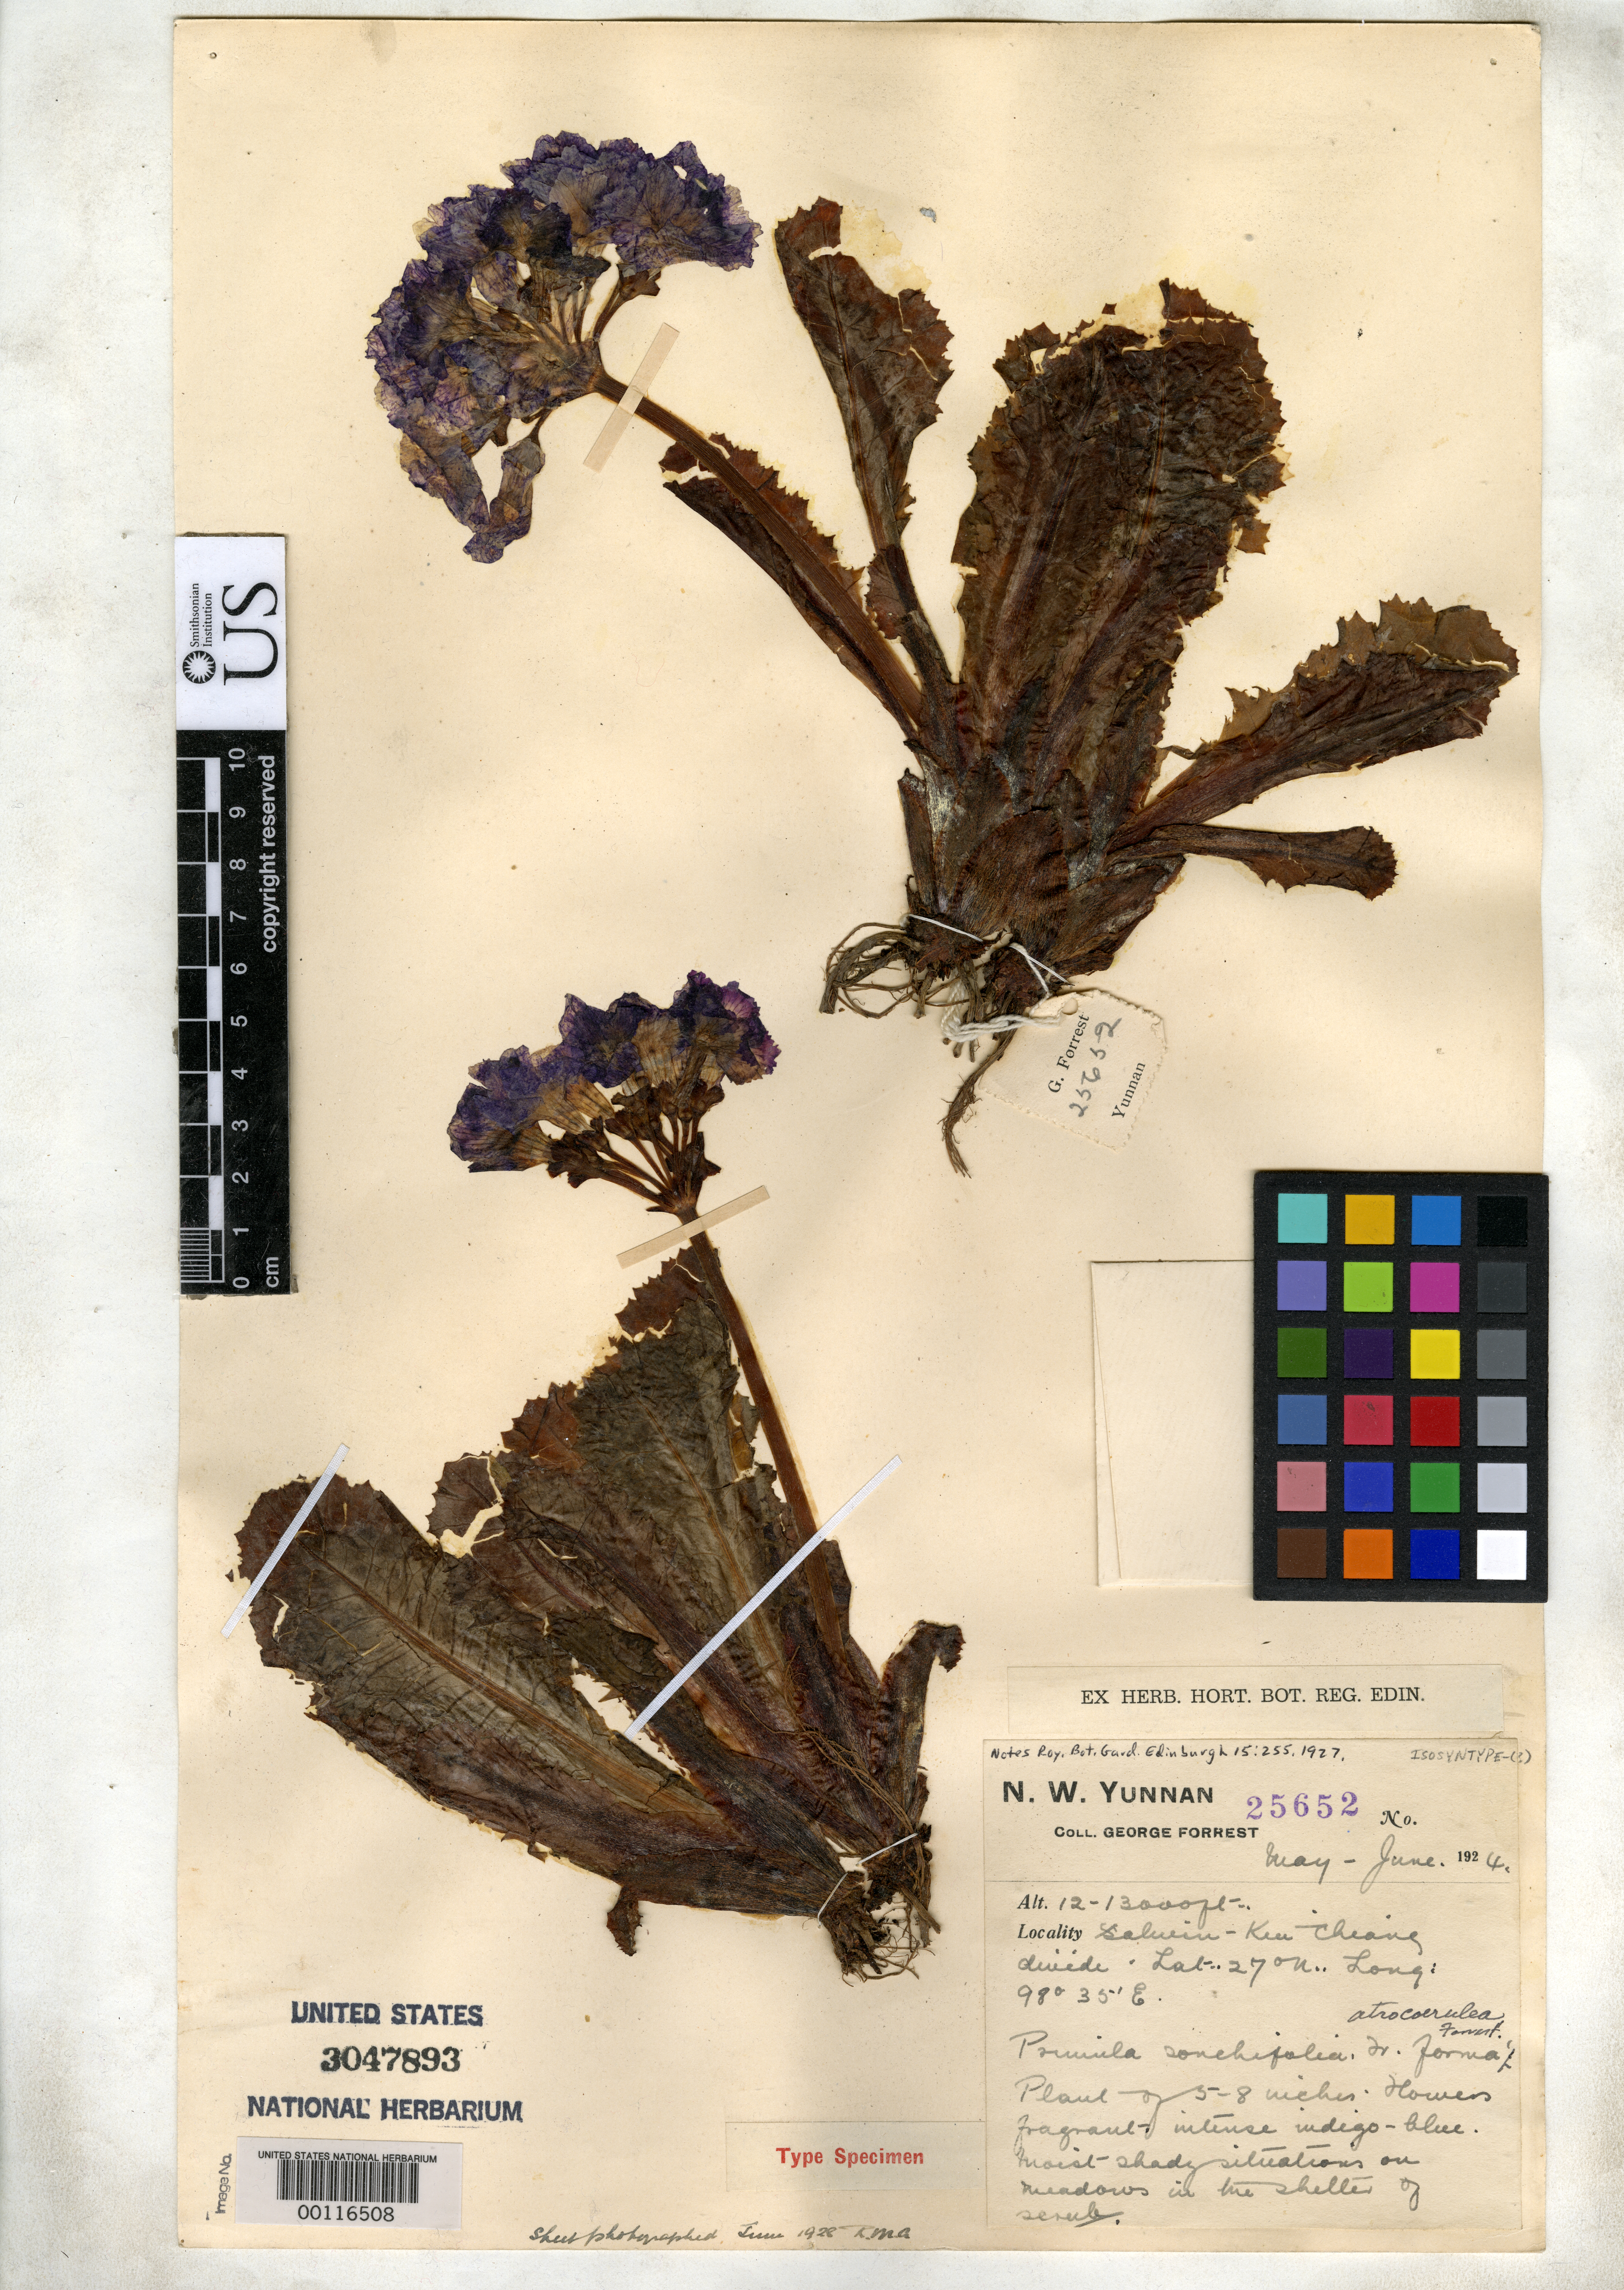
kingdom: Plantae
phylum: Tracheophyta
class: Magnoliopsida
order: Ericales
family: Primulaceae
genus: Primula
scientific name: Primula sonchifolia f. atrocoerulea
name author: Forrest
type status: Possible Isosyntype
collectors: G. Forrest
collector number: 25652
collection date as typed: May 1924 to -- Jun 1924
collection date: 1924-05/1924-06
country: China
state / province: Yunnan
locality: Salwin - Kiuchiang divide; alt. 12-13,000 ft.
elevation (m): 3658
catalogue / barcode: US 3047893